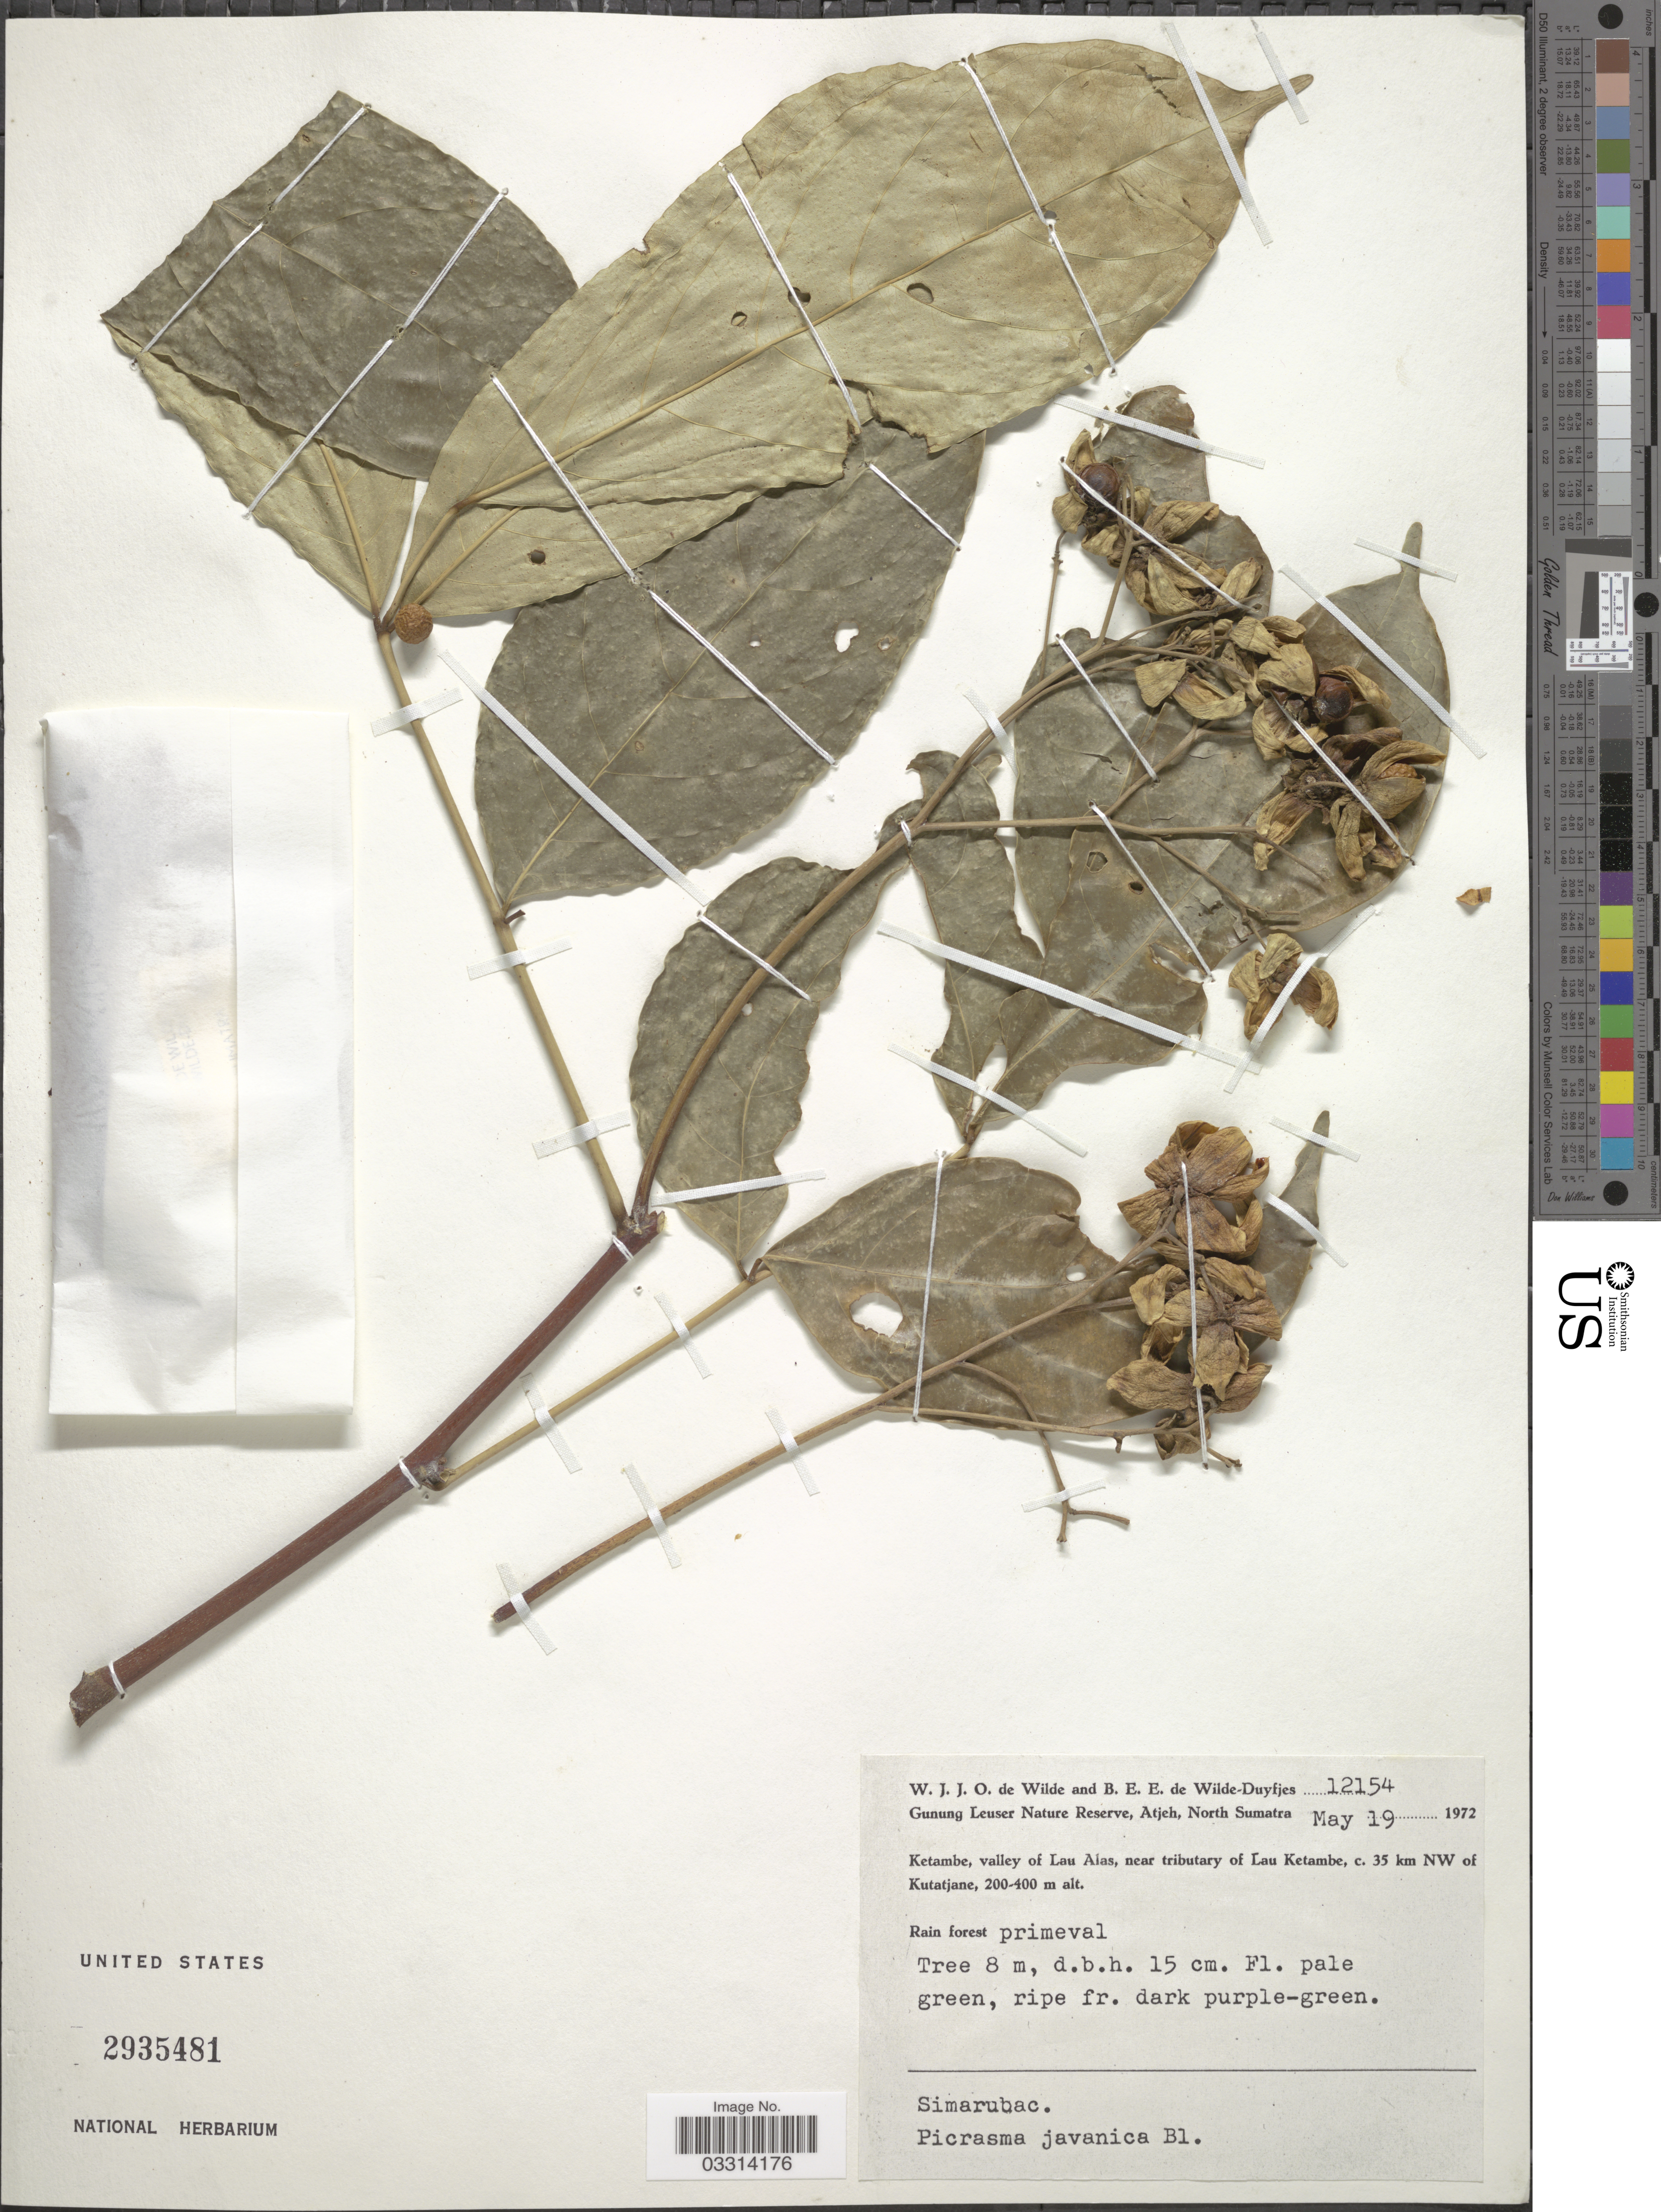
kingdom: Plantae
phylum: Tracheophyta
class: Magnoliopsida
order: Sapindales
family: Simaroubaceae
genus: Picrasma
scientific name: Picrasma javanica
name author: Blume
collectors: W. J. de Wilde & B. E. de Wilde-Duyfjes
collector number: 12154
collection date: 1972-05-19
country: Indonesia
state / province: Sumatra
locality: Gunung Leuser Nature Reserve, Atjeh, North Sumatra. Ketambe, valley of Lau Alas, near tributary of Lau Ketambe, c. 35 km NW of Kutatjane.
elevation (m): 200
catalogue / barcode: US 2935481